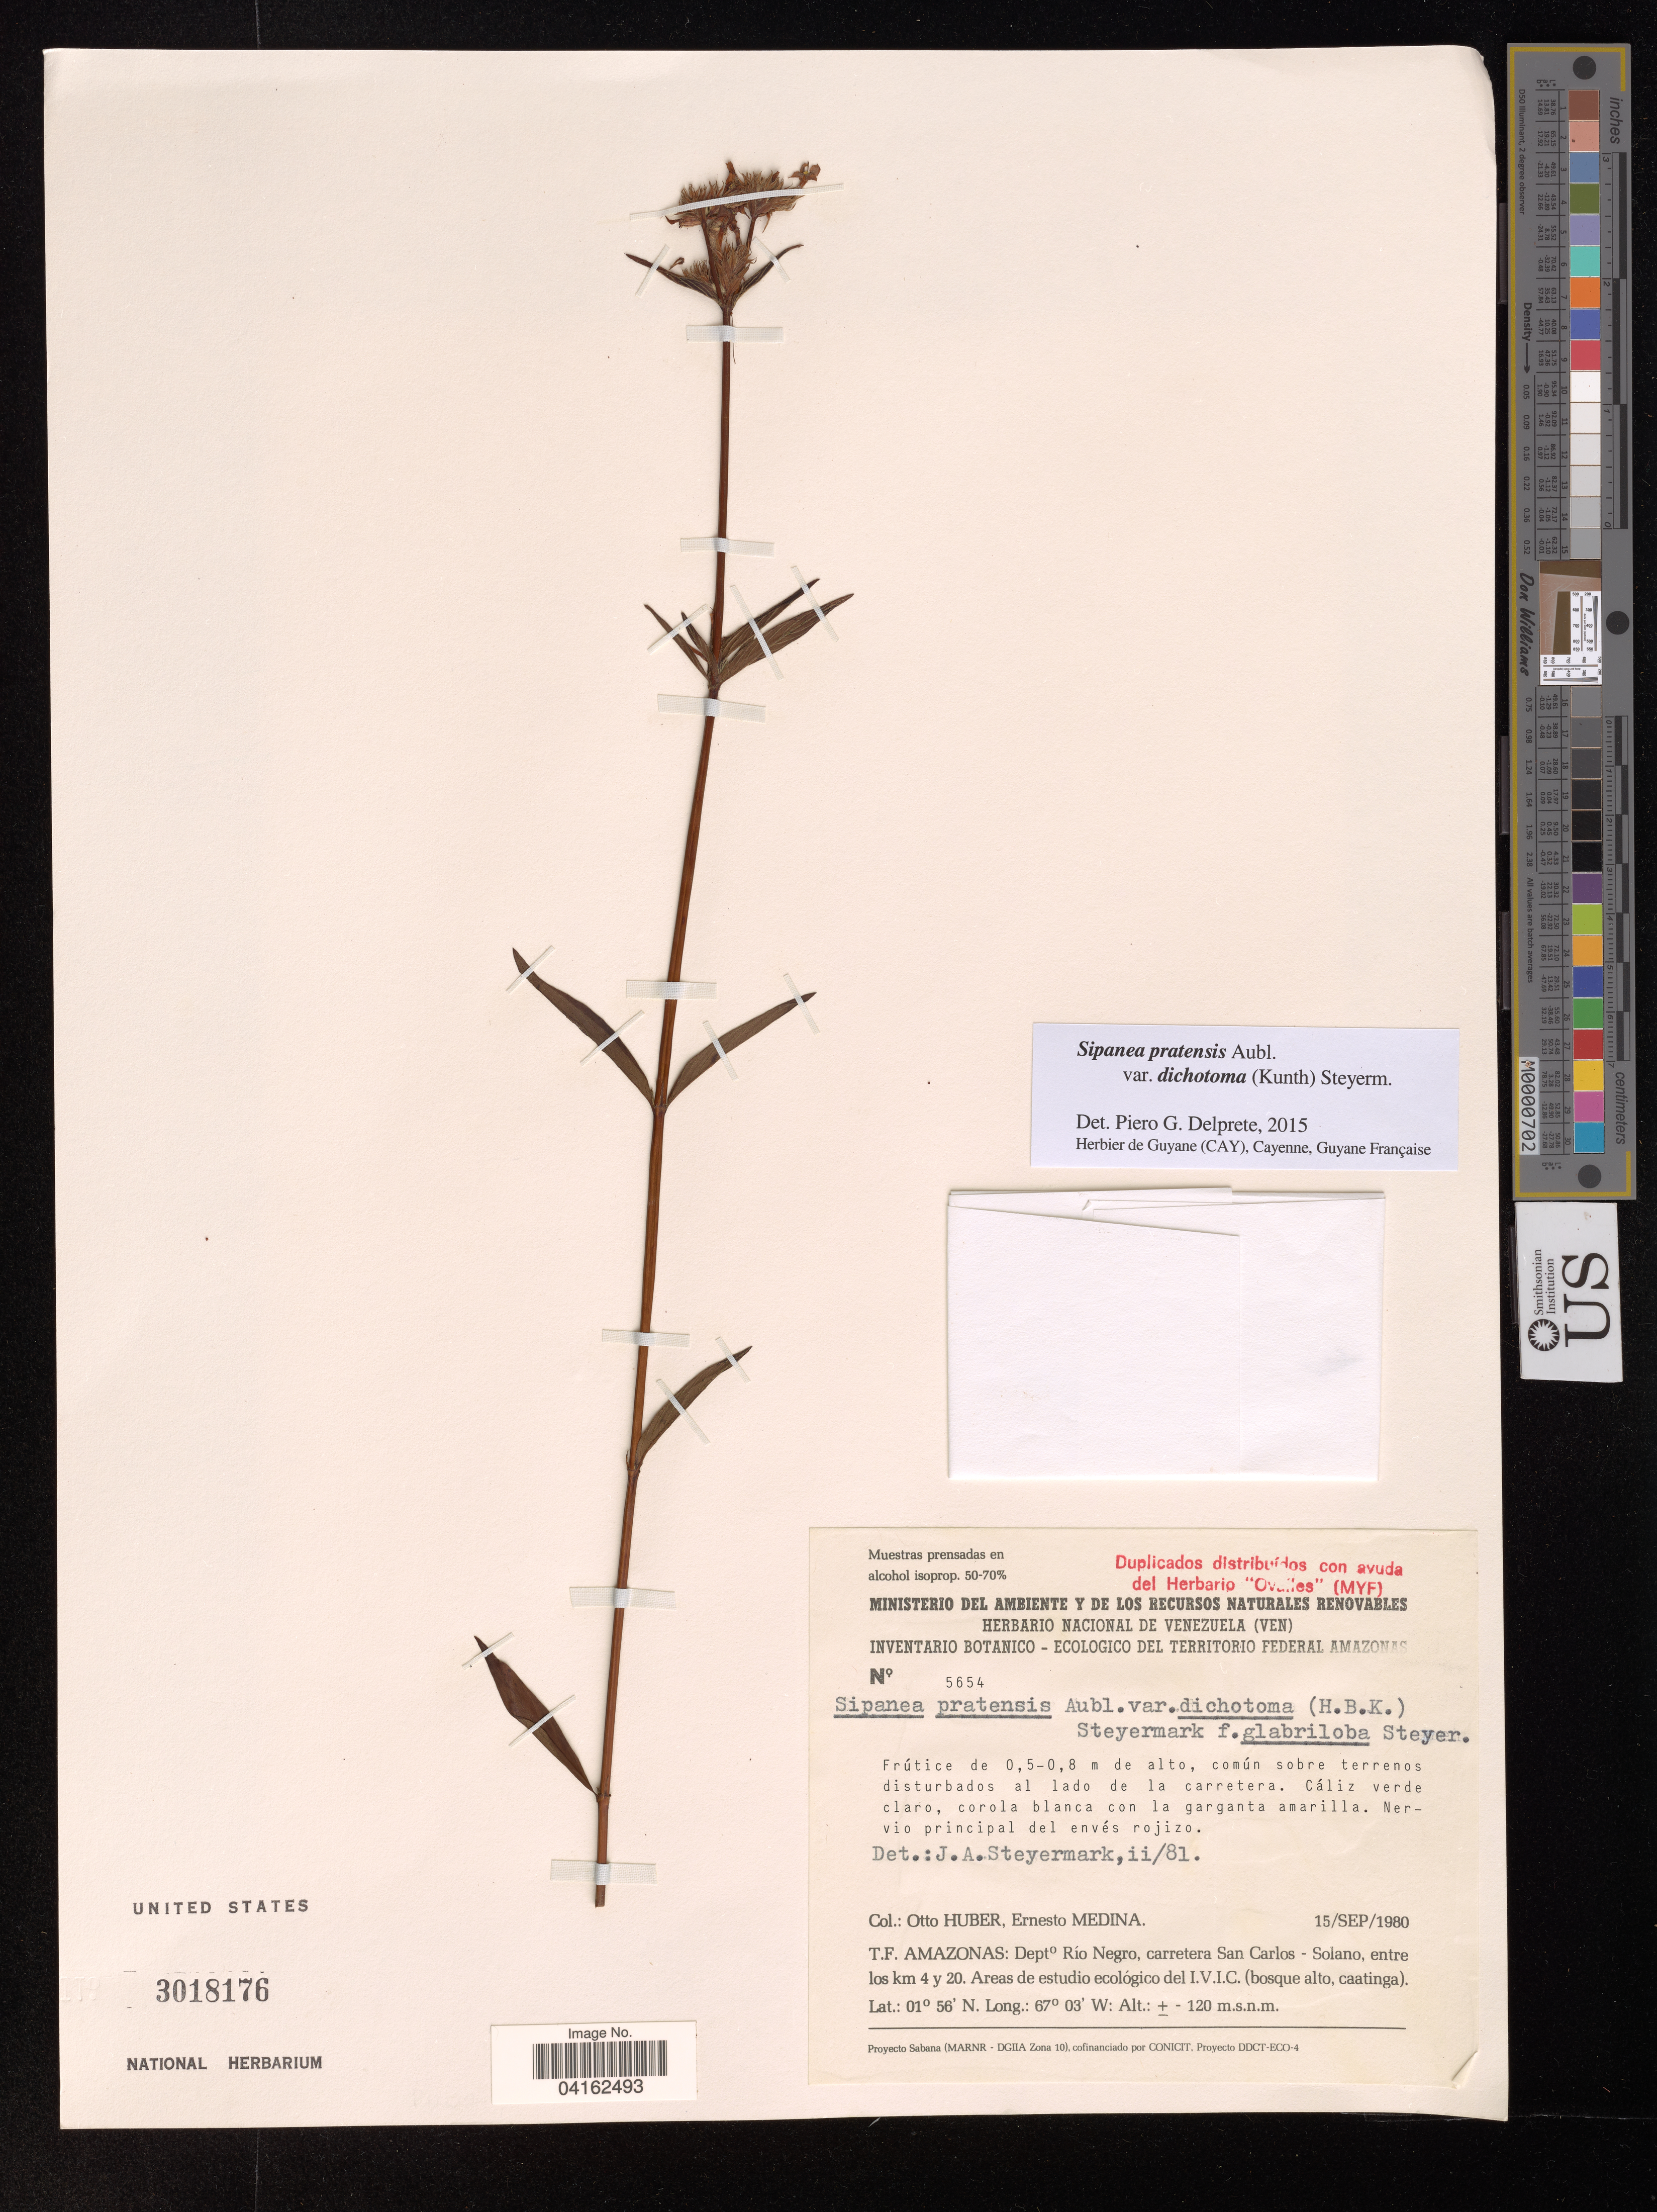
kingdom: Plantae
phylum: Tracheophyta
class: Magnoliopsida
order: Gentianales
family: Rubiaceae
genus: Sipanea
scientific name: Sipanea pratensis var. dichotoma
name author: (Kunth) Steyerm.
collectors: O. Huber & E. Medina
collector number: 5654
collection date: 1980-09-15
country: Venezuela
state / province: Amazonas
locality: Depto Río Negro, carretera San Carlos - Solano, entre los km 4 y 20. Areas de estudio ecológico del I.V.I.C. (bosque alto, caatinga).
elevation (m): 120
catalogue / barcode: US 3018176